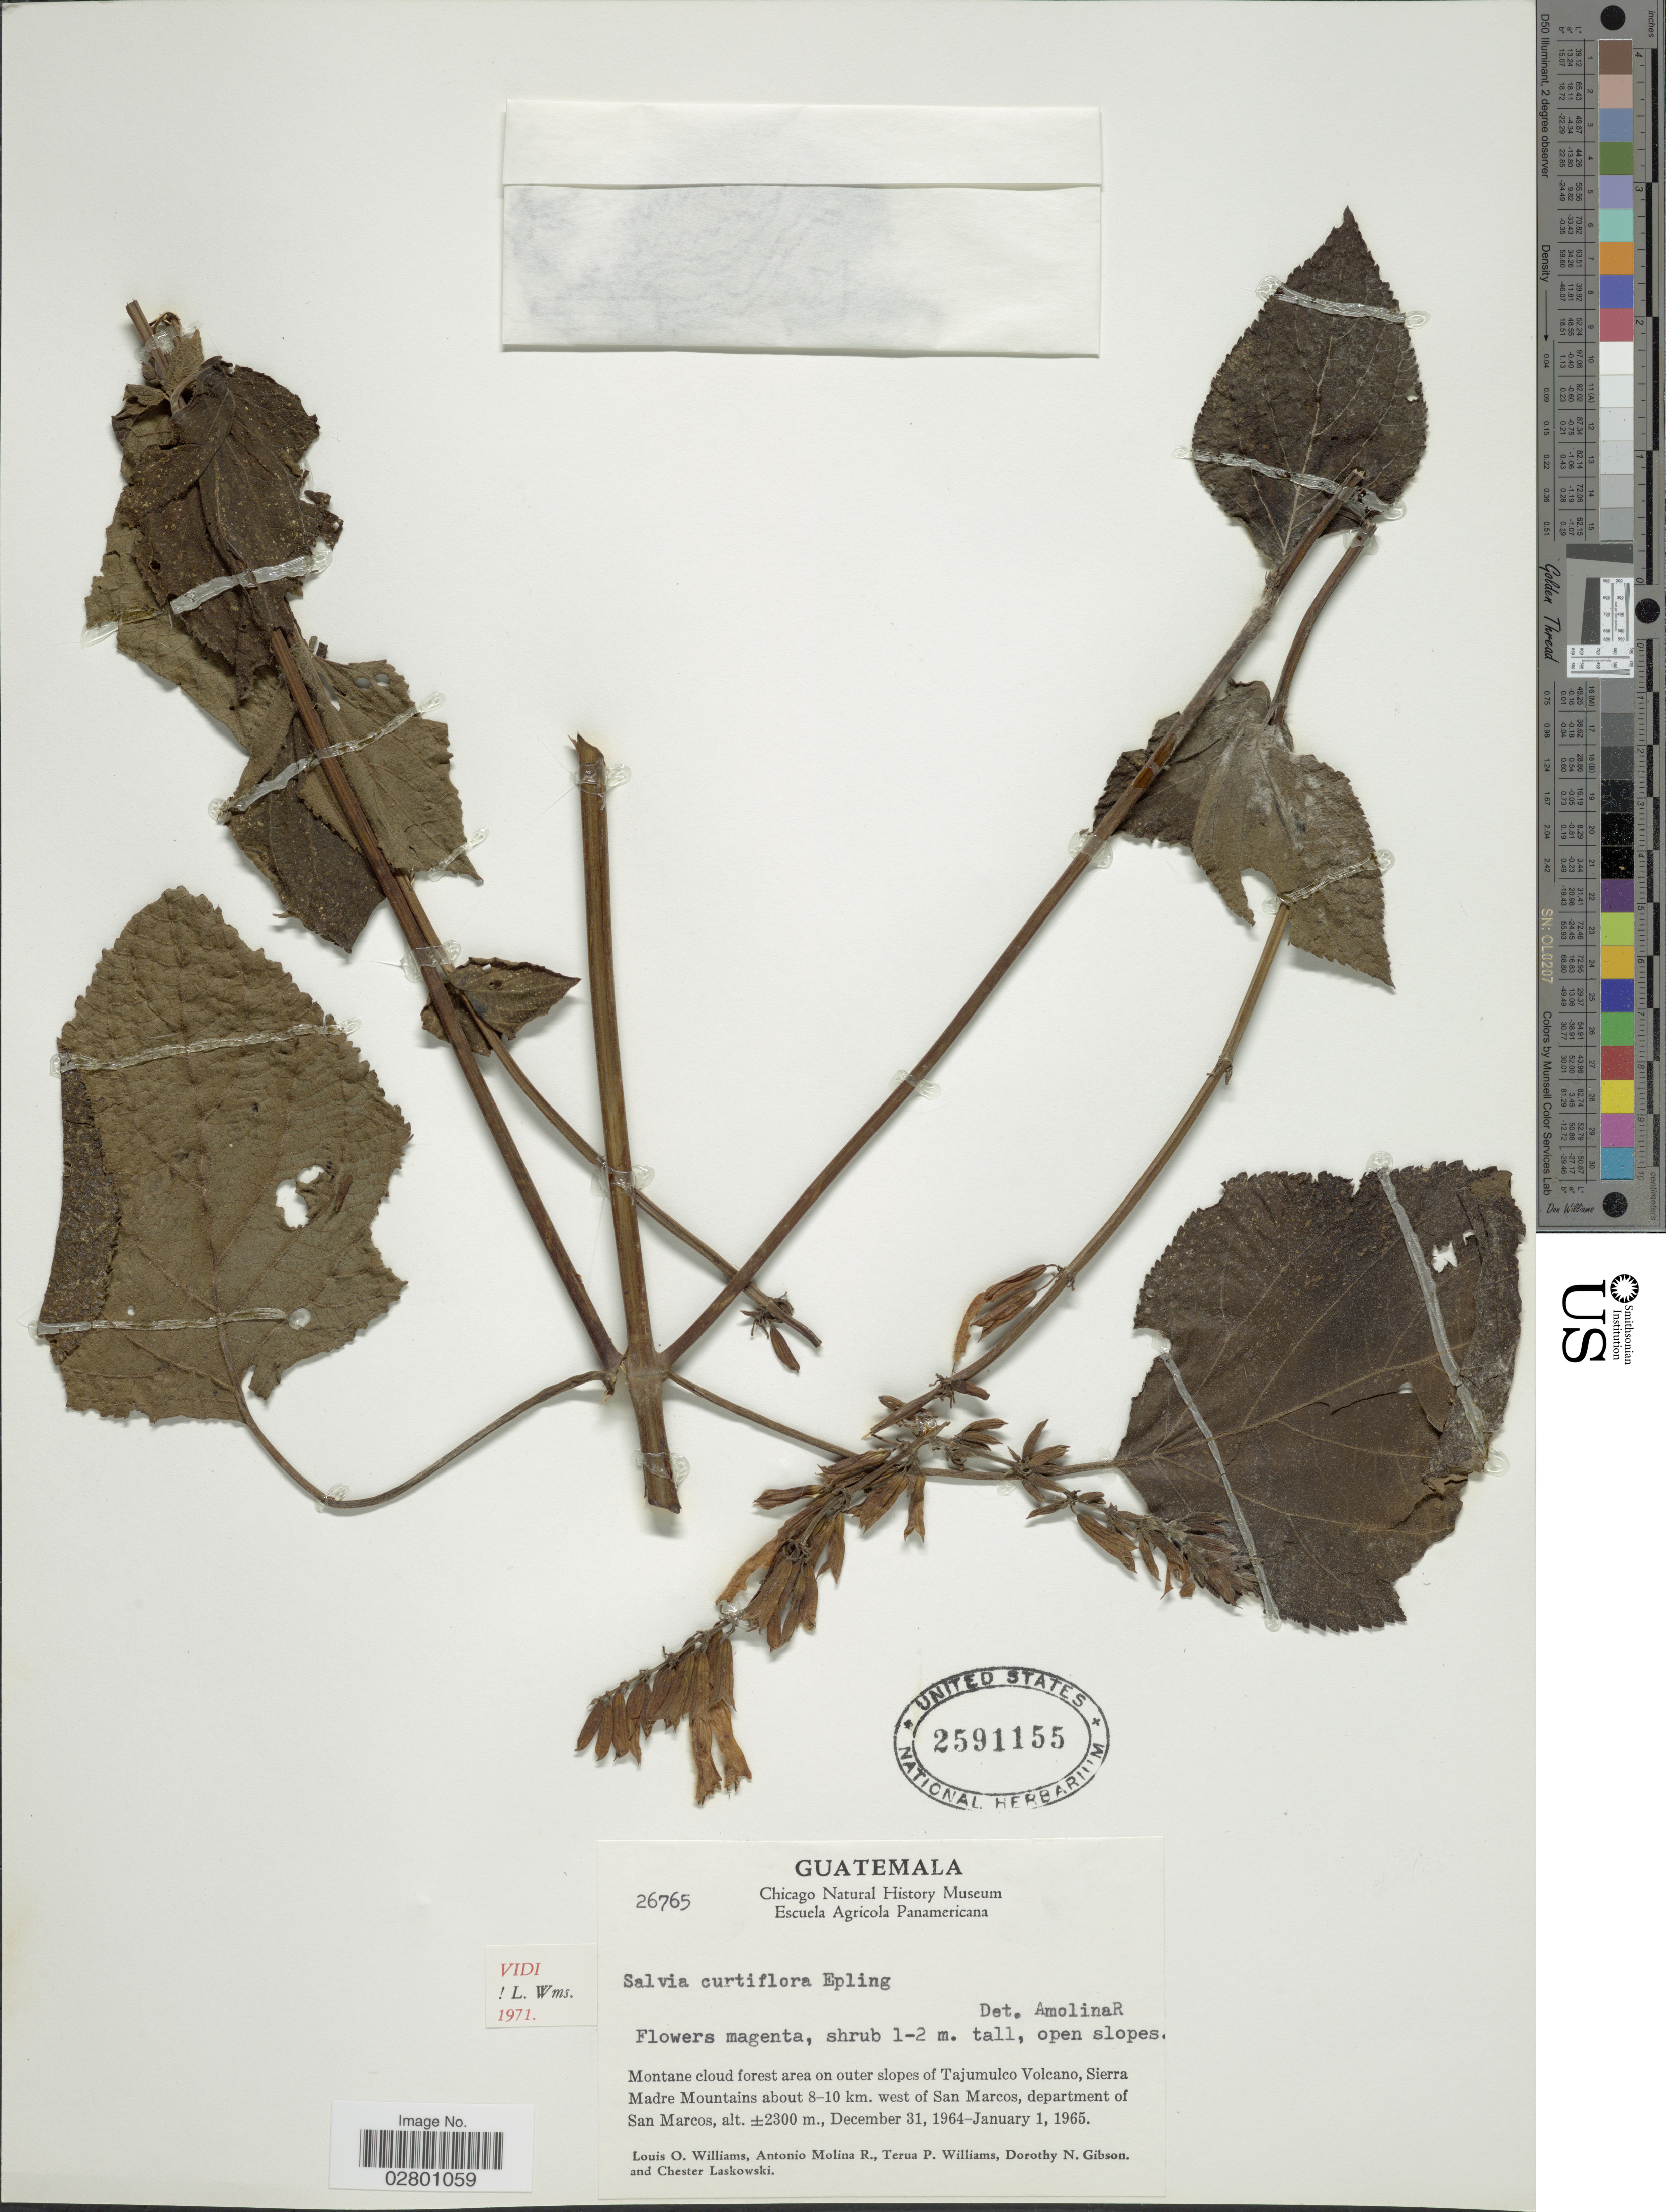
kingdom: Plantae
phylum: Tracheophyta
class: Magnoliopsida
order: Lamiales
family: Lamiaceae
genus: Salvia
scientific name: Salvia curtiflora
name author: Epling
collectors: L. O. Williams, A. Molina R., T. P. Williams, D. N. Gibson & C. Laskowski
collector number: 26765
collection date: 1964-12-31/1965-01-01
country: Guatemala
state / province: San Marcos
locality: Montane cloud forest area on outer slopes of Tajumulco Volcano, Sierra Madre Mountains about 8-10 km. west of San Marcos, department of San Marcos.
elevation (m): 2300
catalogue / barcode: US 2591155